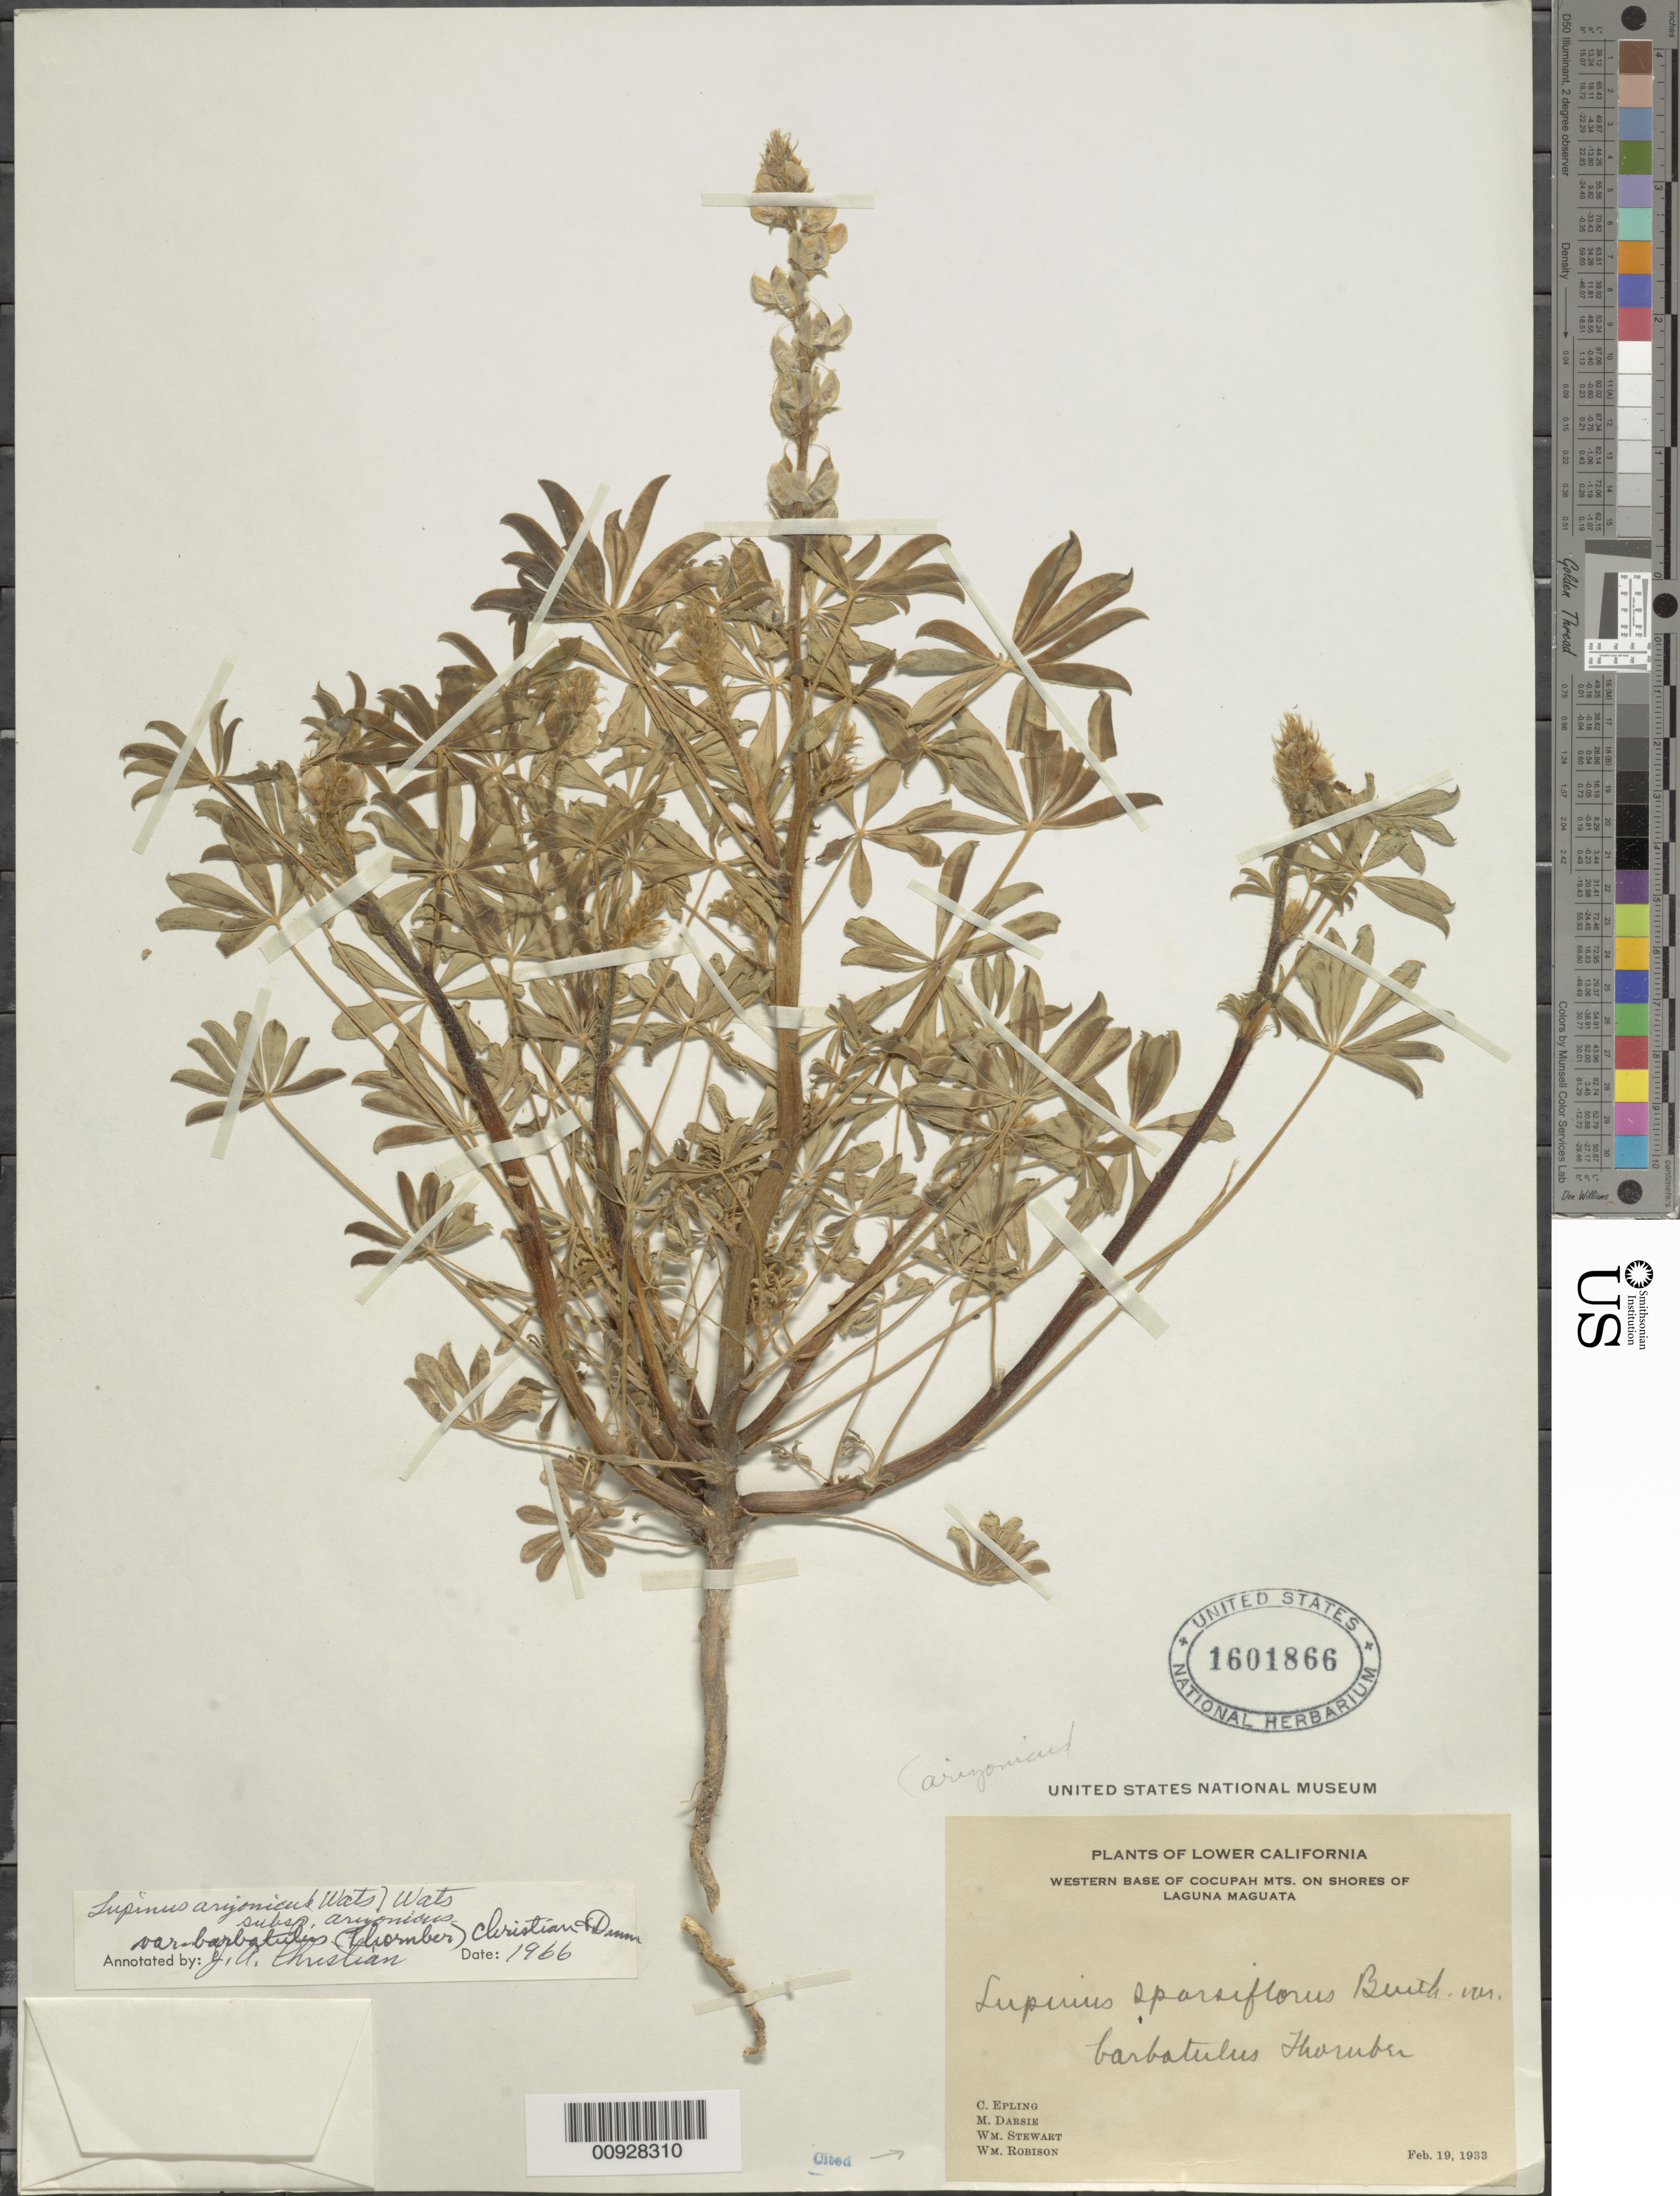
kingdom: Plantae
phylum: Tracheophyta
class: Magnoliopsida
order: Fabales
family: Fabaceae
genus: Lupinus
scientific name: Lupinus arizonicus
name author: (S. Watson) S. Watson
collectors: C. C. Epling, M. Darsie, W. Stewart & W. Robinson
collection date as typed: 19 Feb 1933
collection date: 1933-02-19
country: Mexico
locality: Western base of Cocupah Mts., on shores of Laguna Maguata. Lower California.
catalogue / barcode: US 1601866